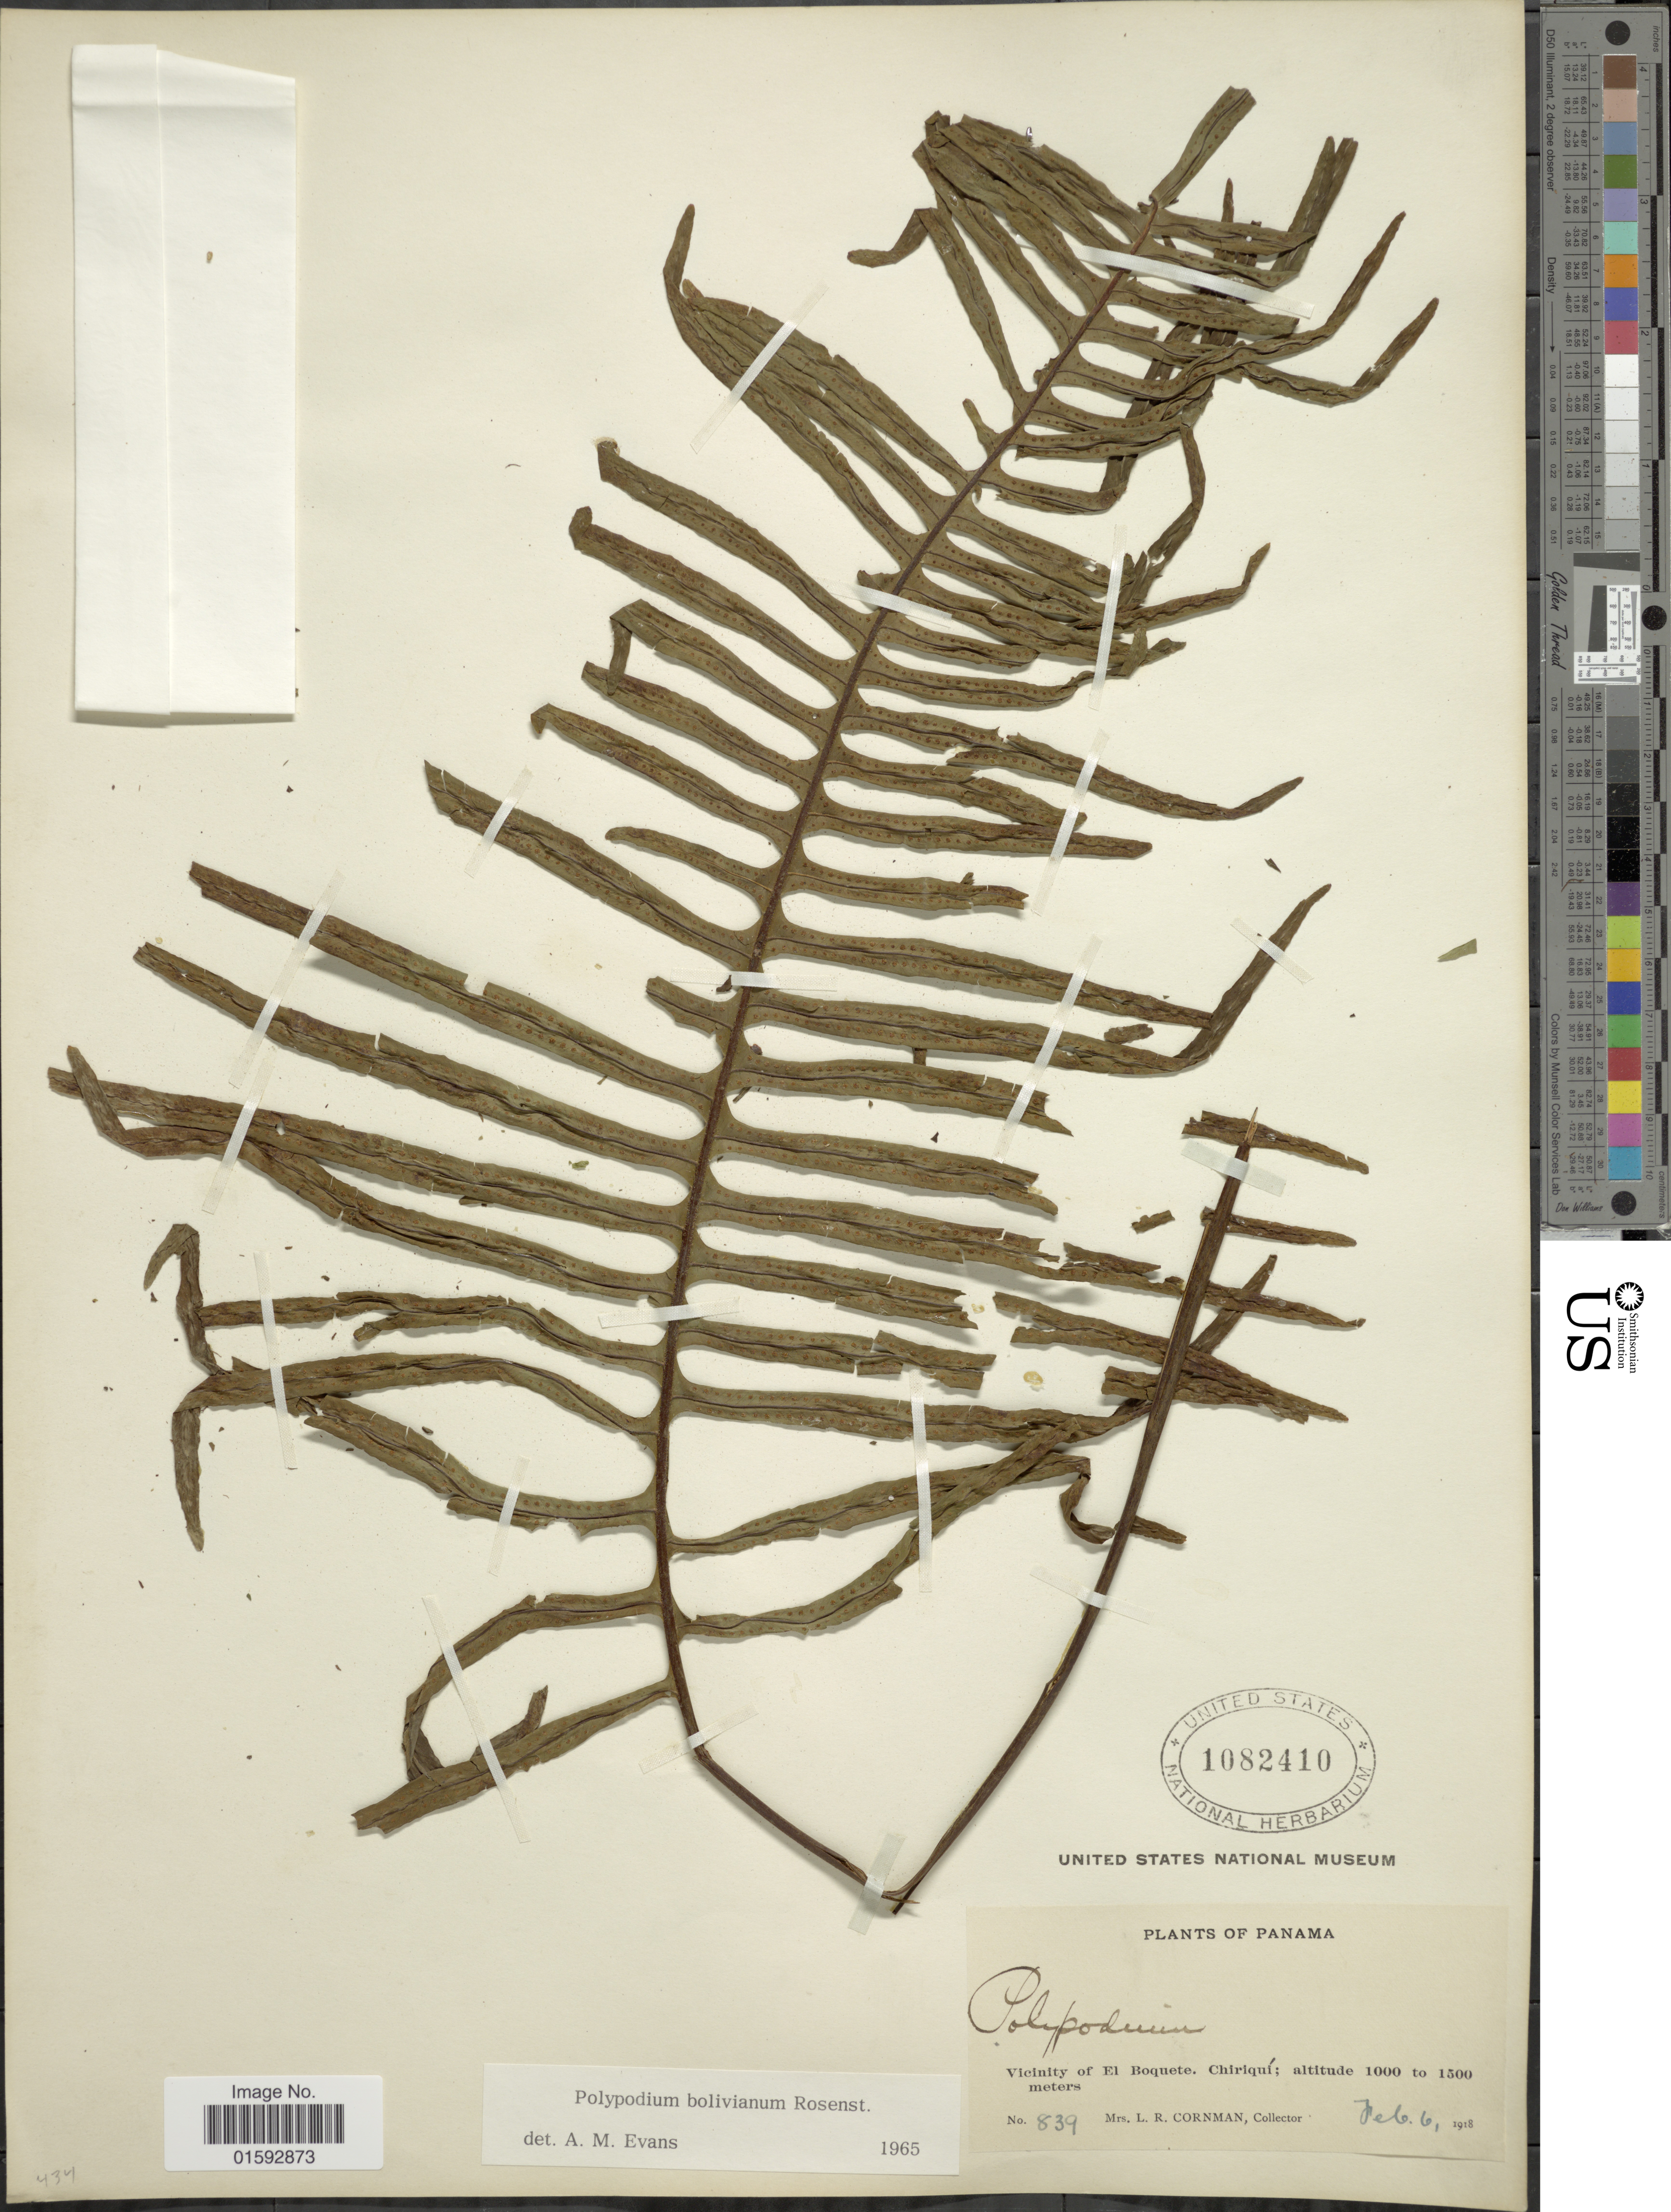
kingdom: Plantae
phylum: Tracheophyta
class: Polypodiopsida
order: Polypodiales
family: Polypodiaceae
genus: Pecluma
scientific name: Pecluma divaricata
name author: (E. Fourn.) Mickel & Beitel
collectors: L. Cornman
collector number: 839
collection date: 1918-02-06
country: Panama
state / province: Chiriqui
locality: Vicinity of El Boquete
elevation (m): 1000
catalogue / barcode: US 1082410